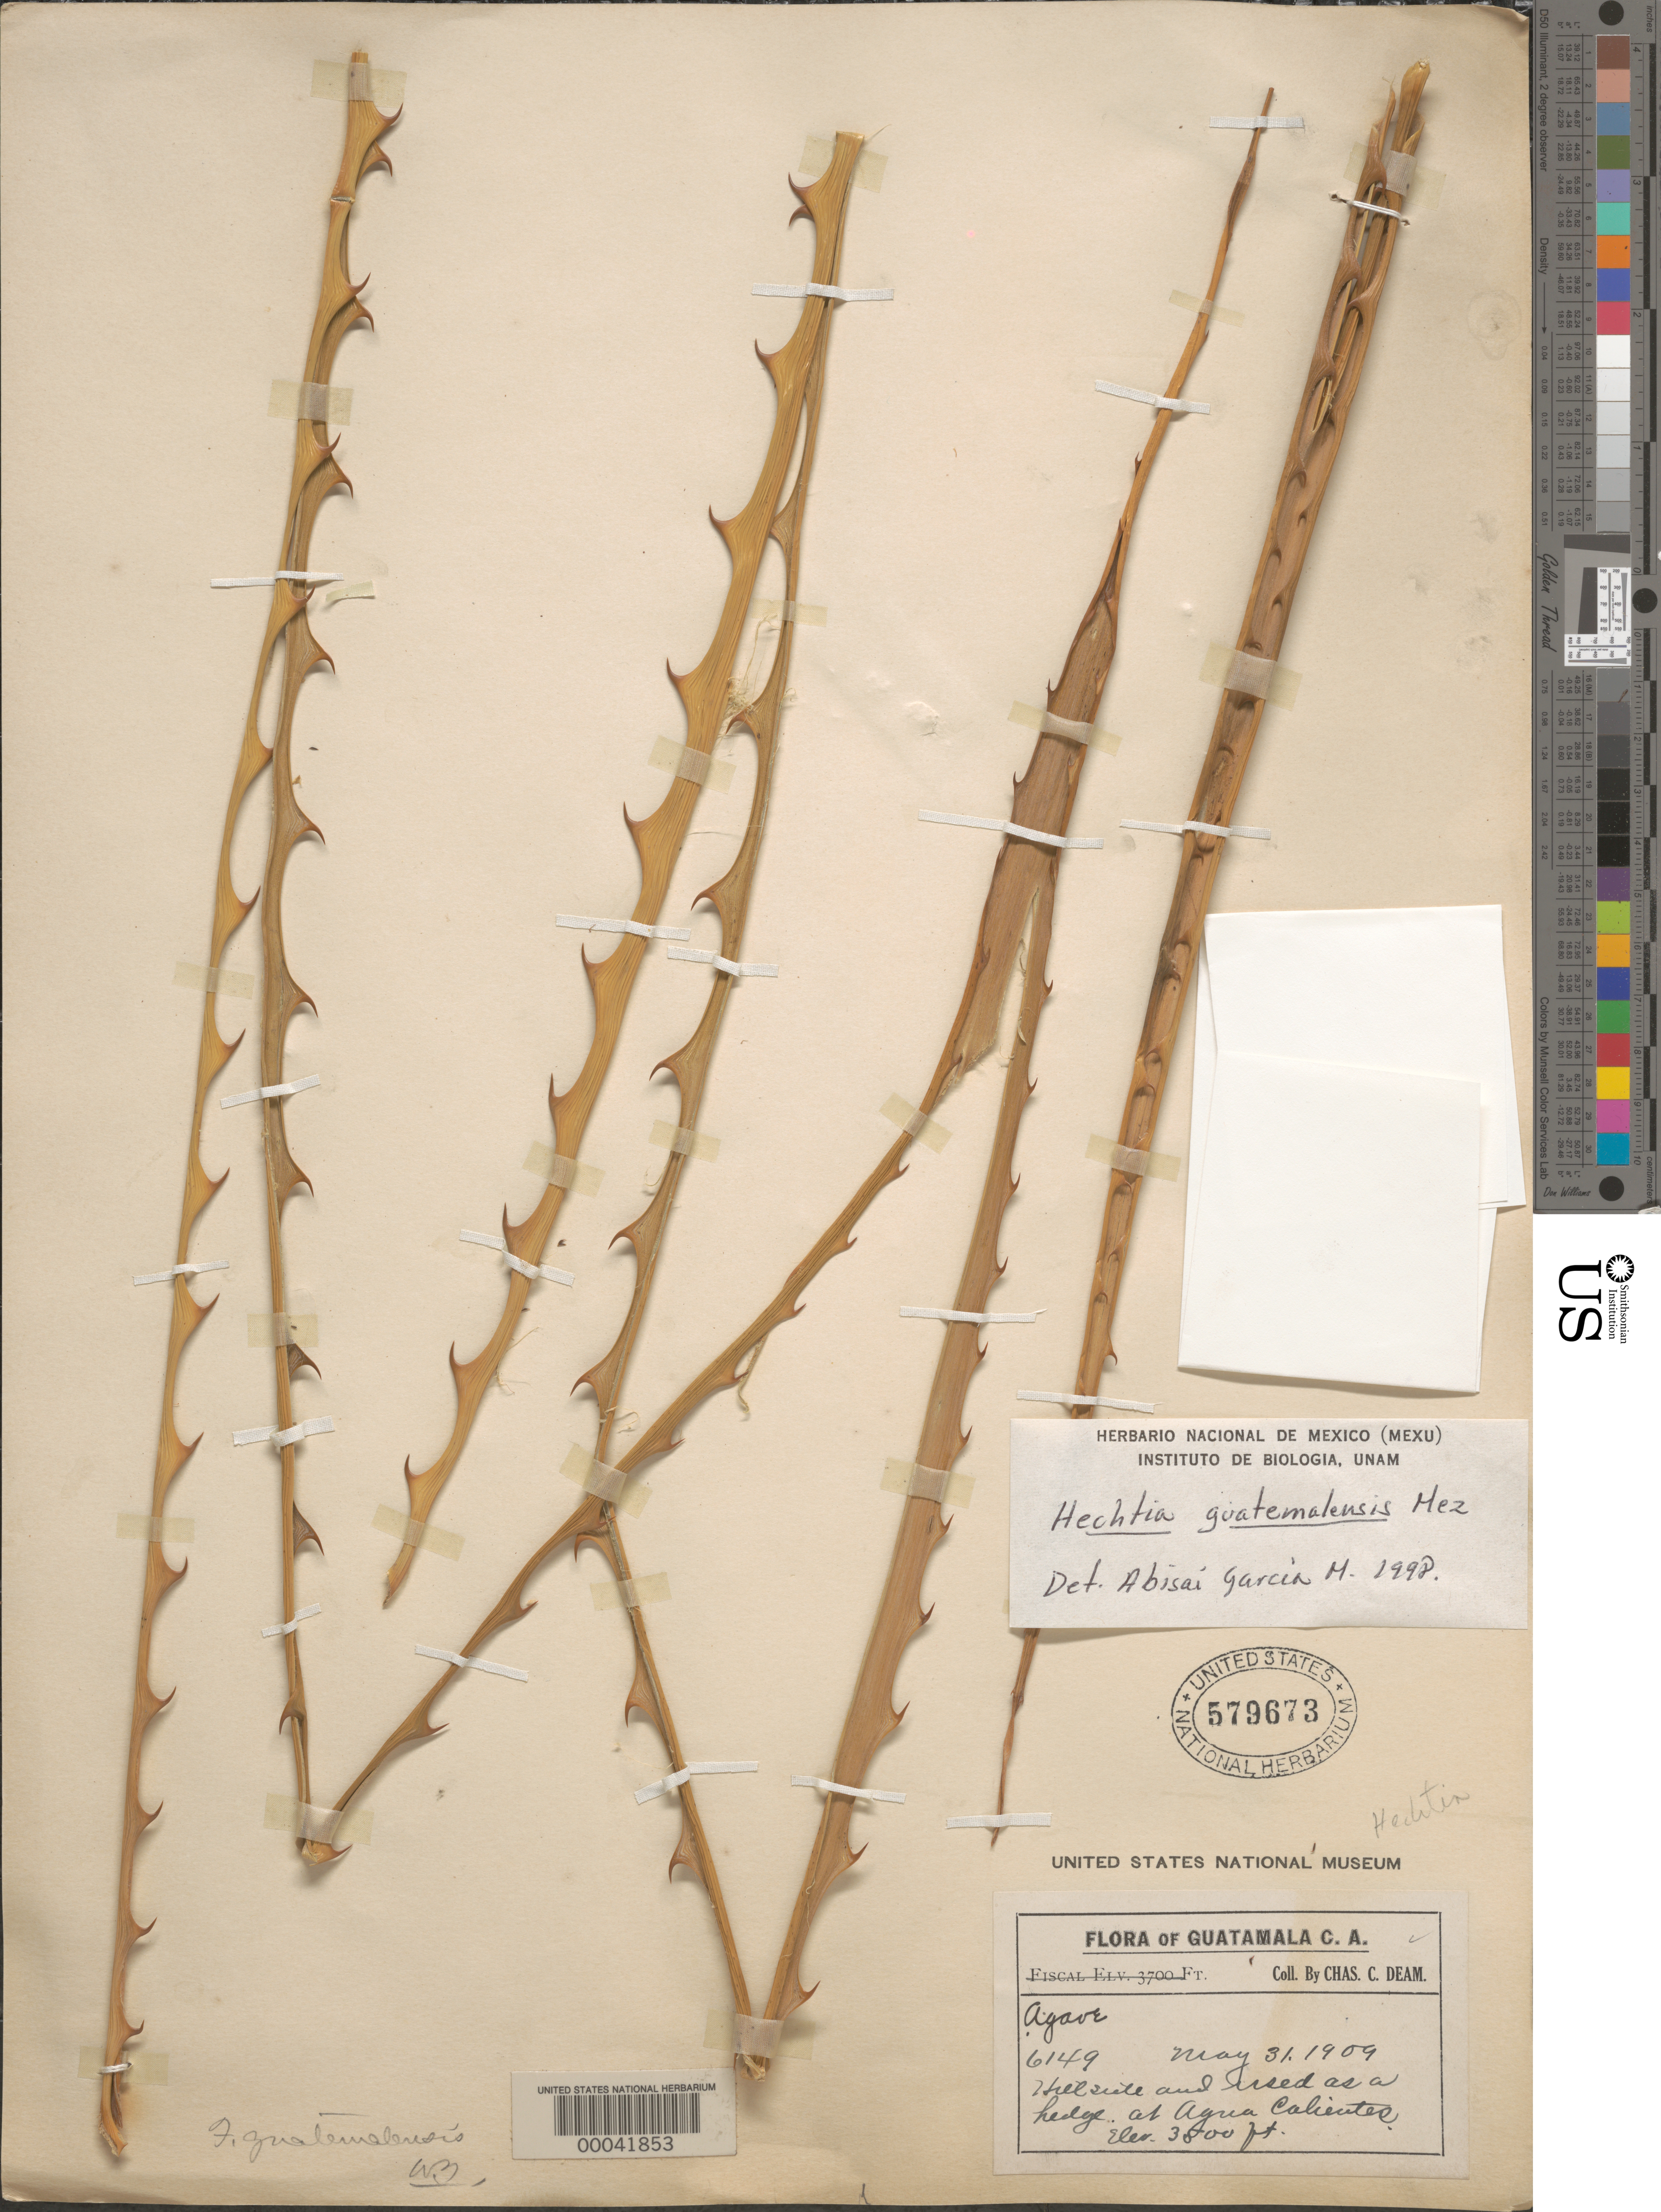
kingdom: Plantae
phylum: Tracheophyta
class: Liliopsida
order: Poales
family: Bromeliaceae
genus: Hechtia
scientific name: Hechtia guatemalensis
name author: Mez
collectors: C. C. Deam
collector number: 6149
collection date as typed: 31 May 1909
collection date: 1909-05-31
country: Guatemala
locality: Agua calientes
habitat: Hillside, used as a hedge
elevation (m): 1158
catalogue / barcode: US 579673